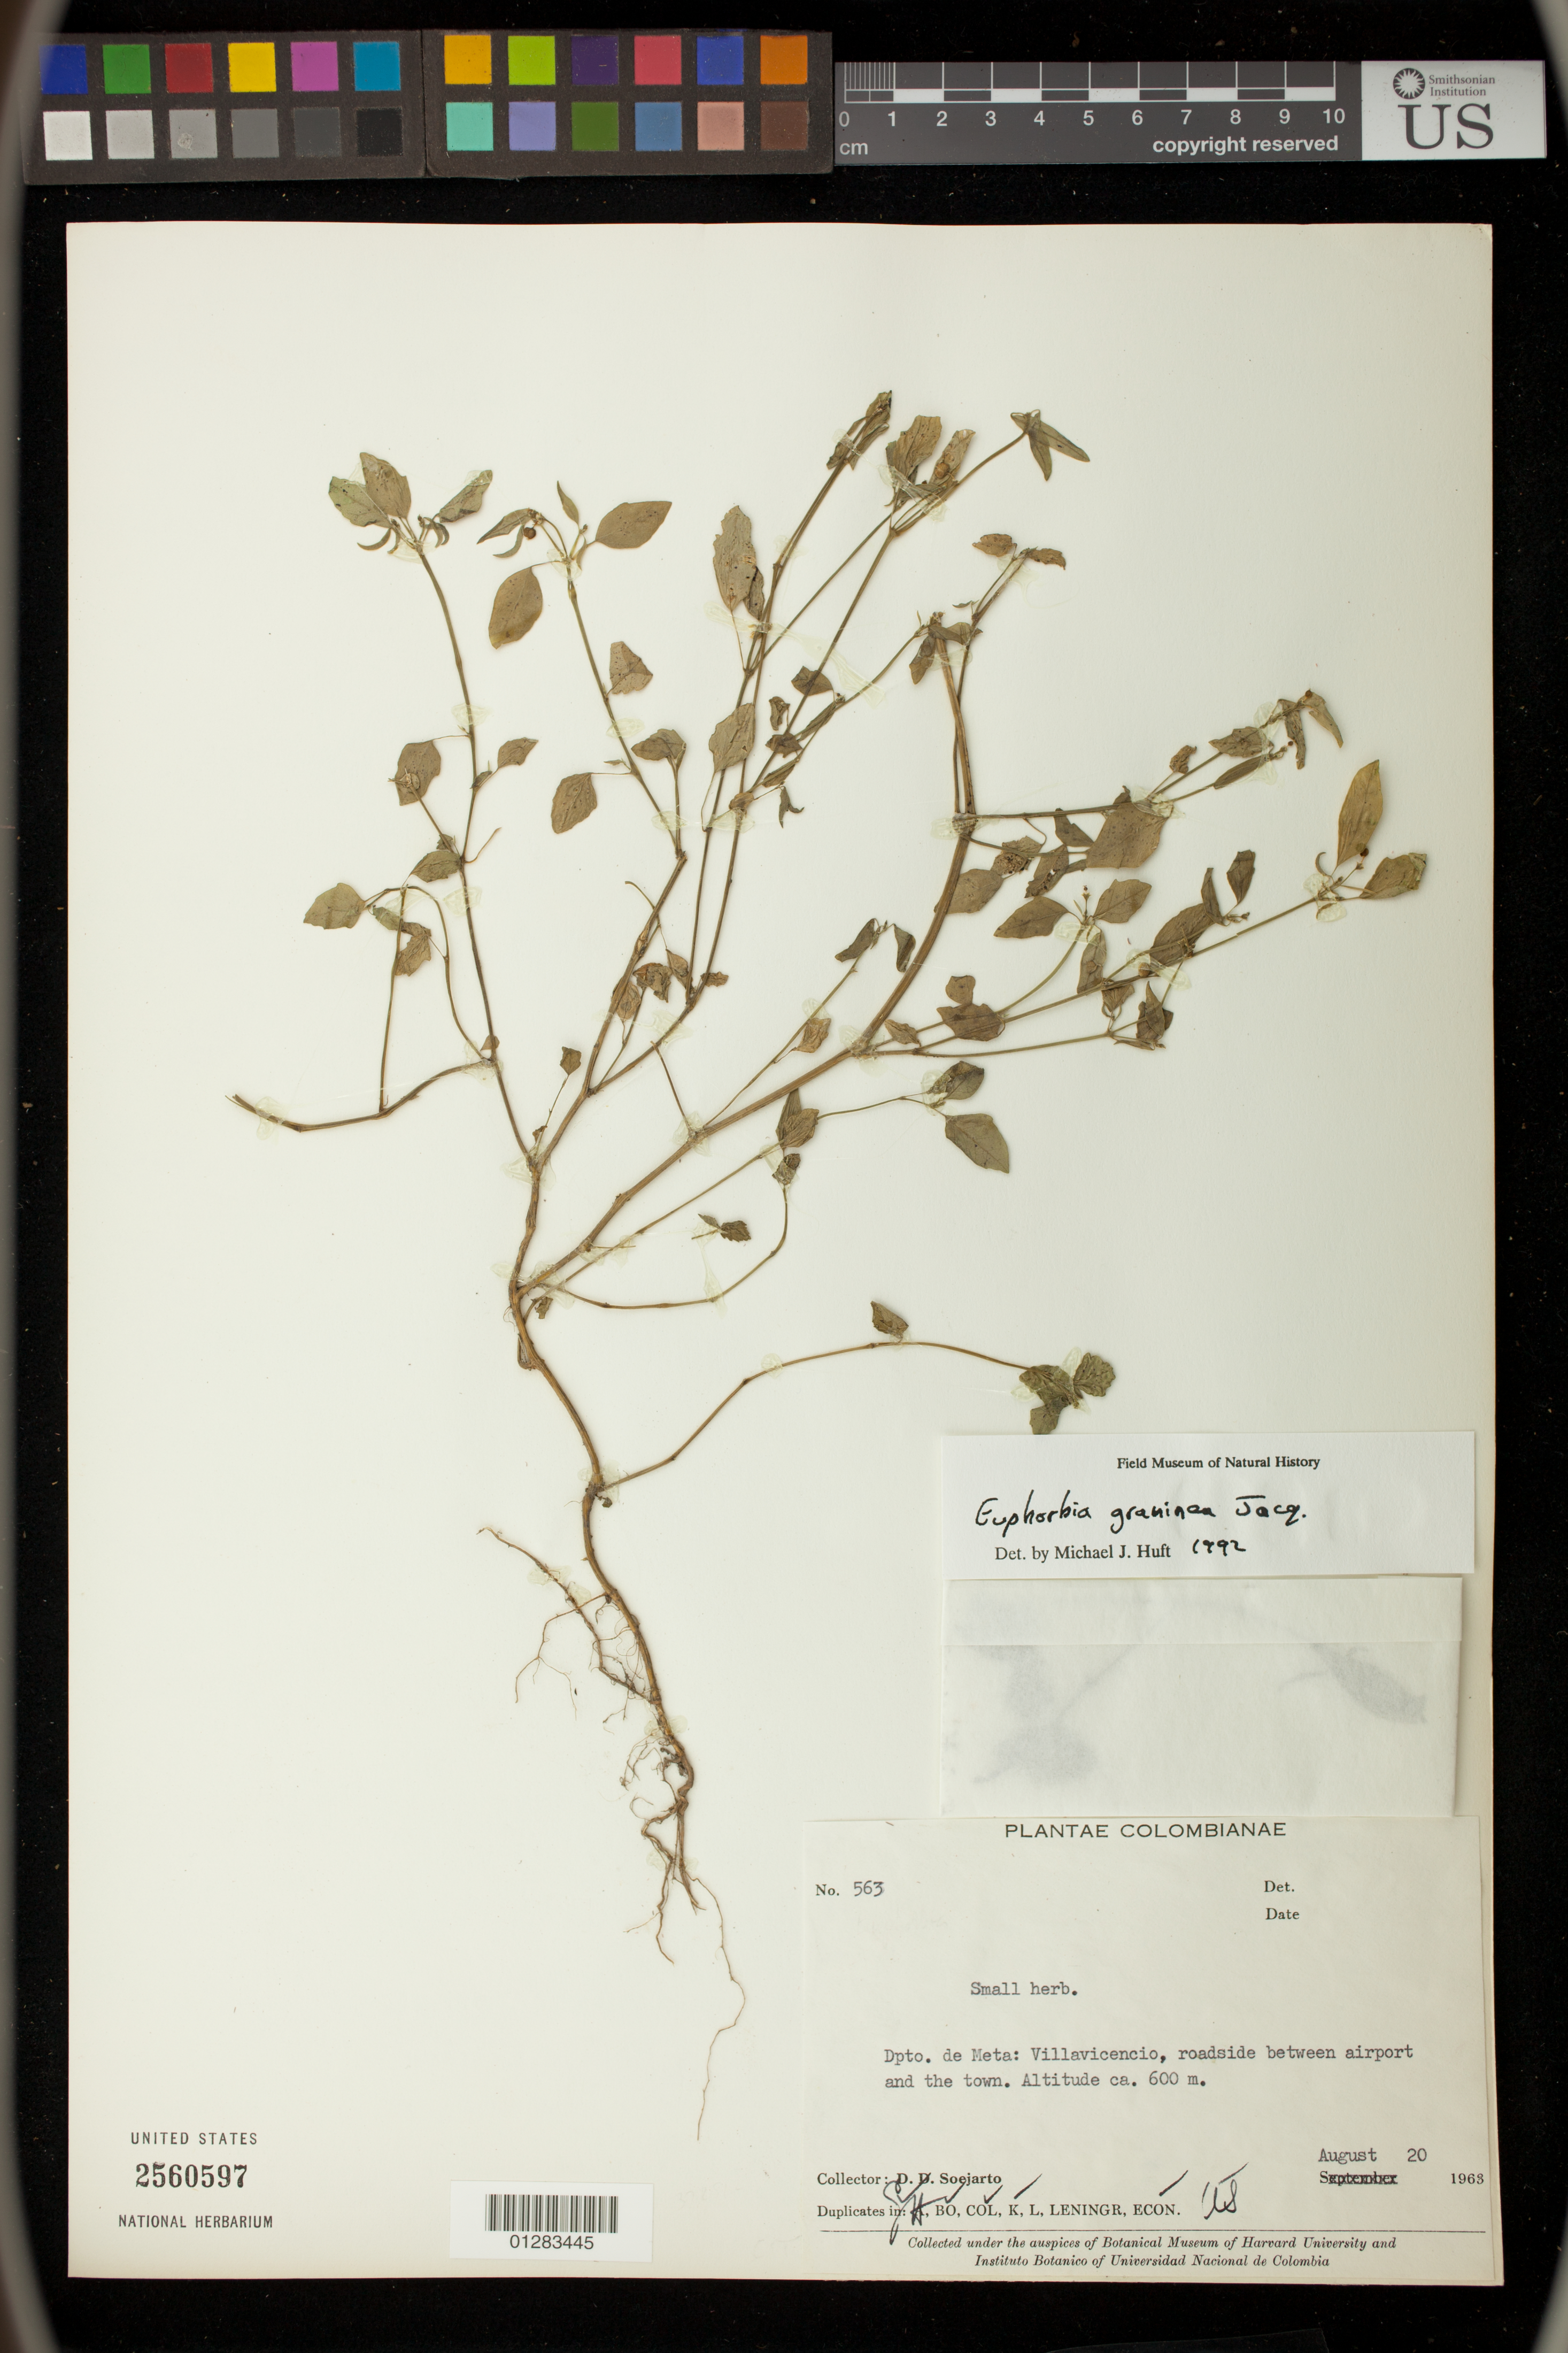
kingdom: Plantae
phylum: Tracheophyta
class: Magnoliopsida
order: Malpighiales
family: Euphorbiaceae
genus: Euphorbia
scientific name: Euphorbia graminea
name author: Jacq.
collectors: D. D. Soejarto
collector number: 563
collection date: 1963-08-20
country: Colombia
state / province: Meta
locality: Villavicencio, between airport and the town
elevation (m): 600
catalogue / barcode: US 2560597